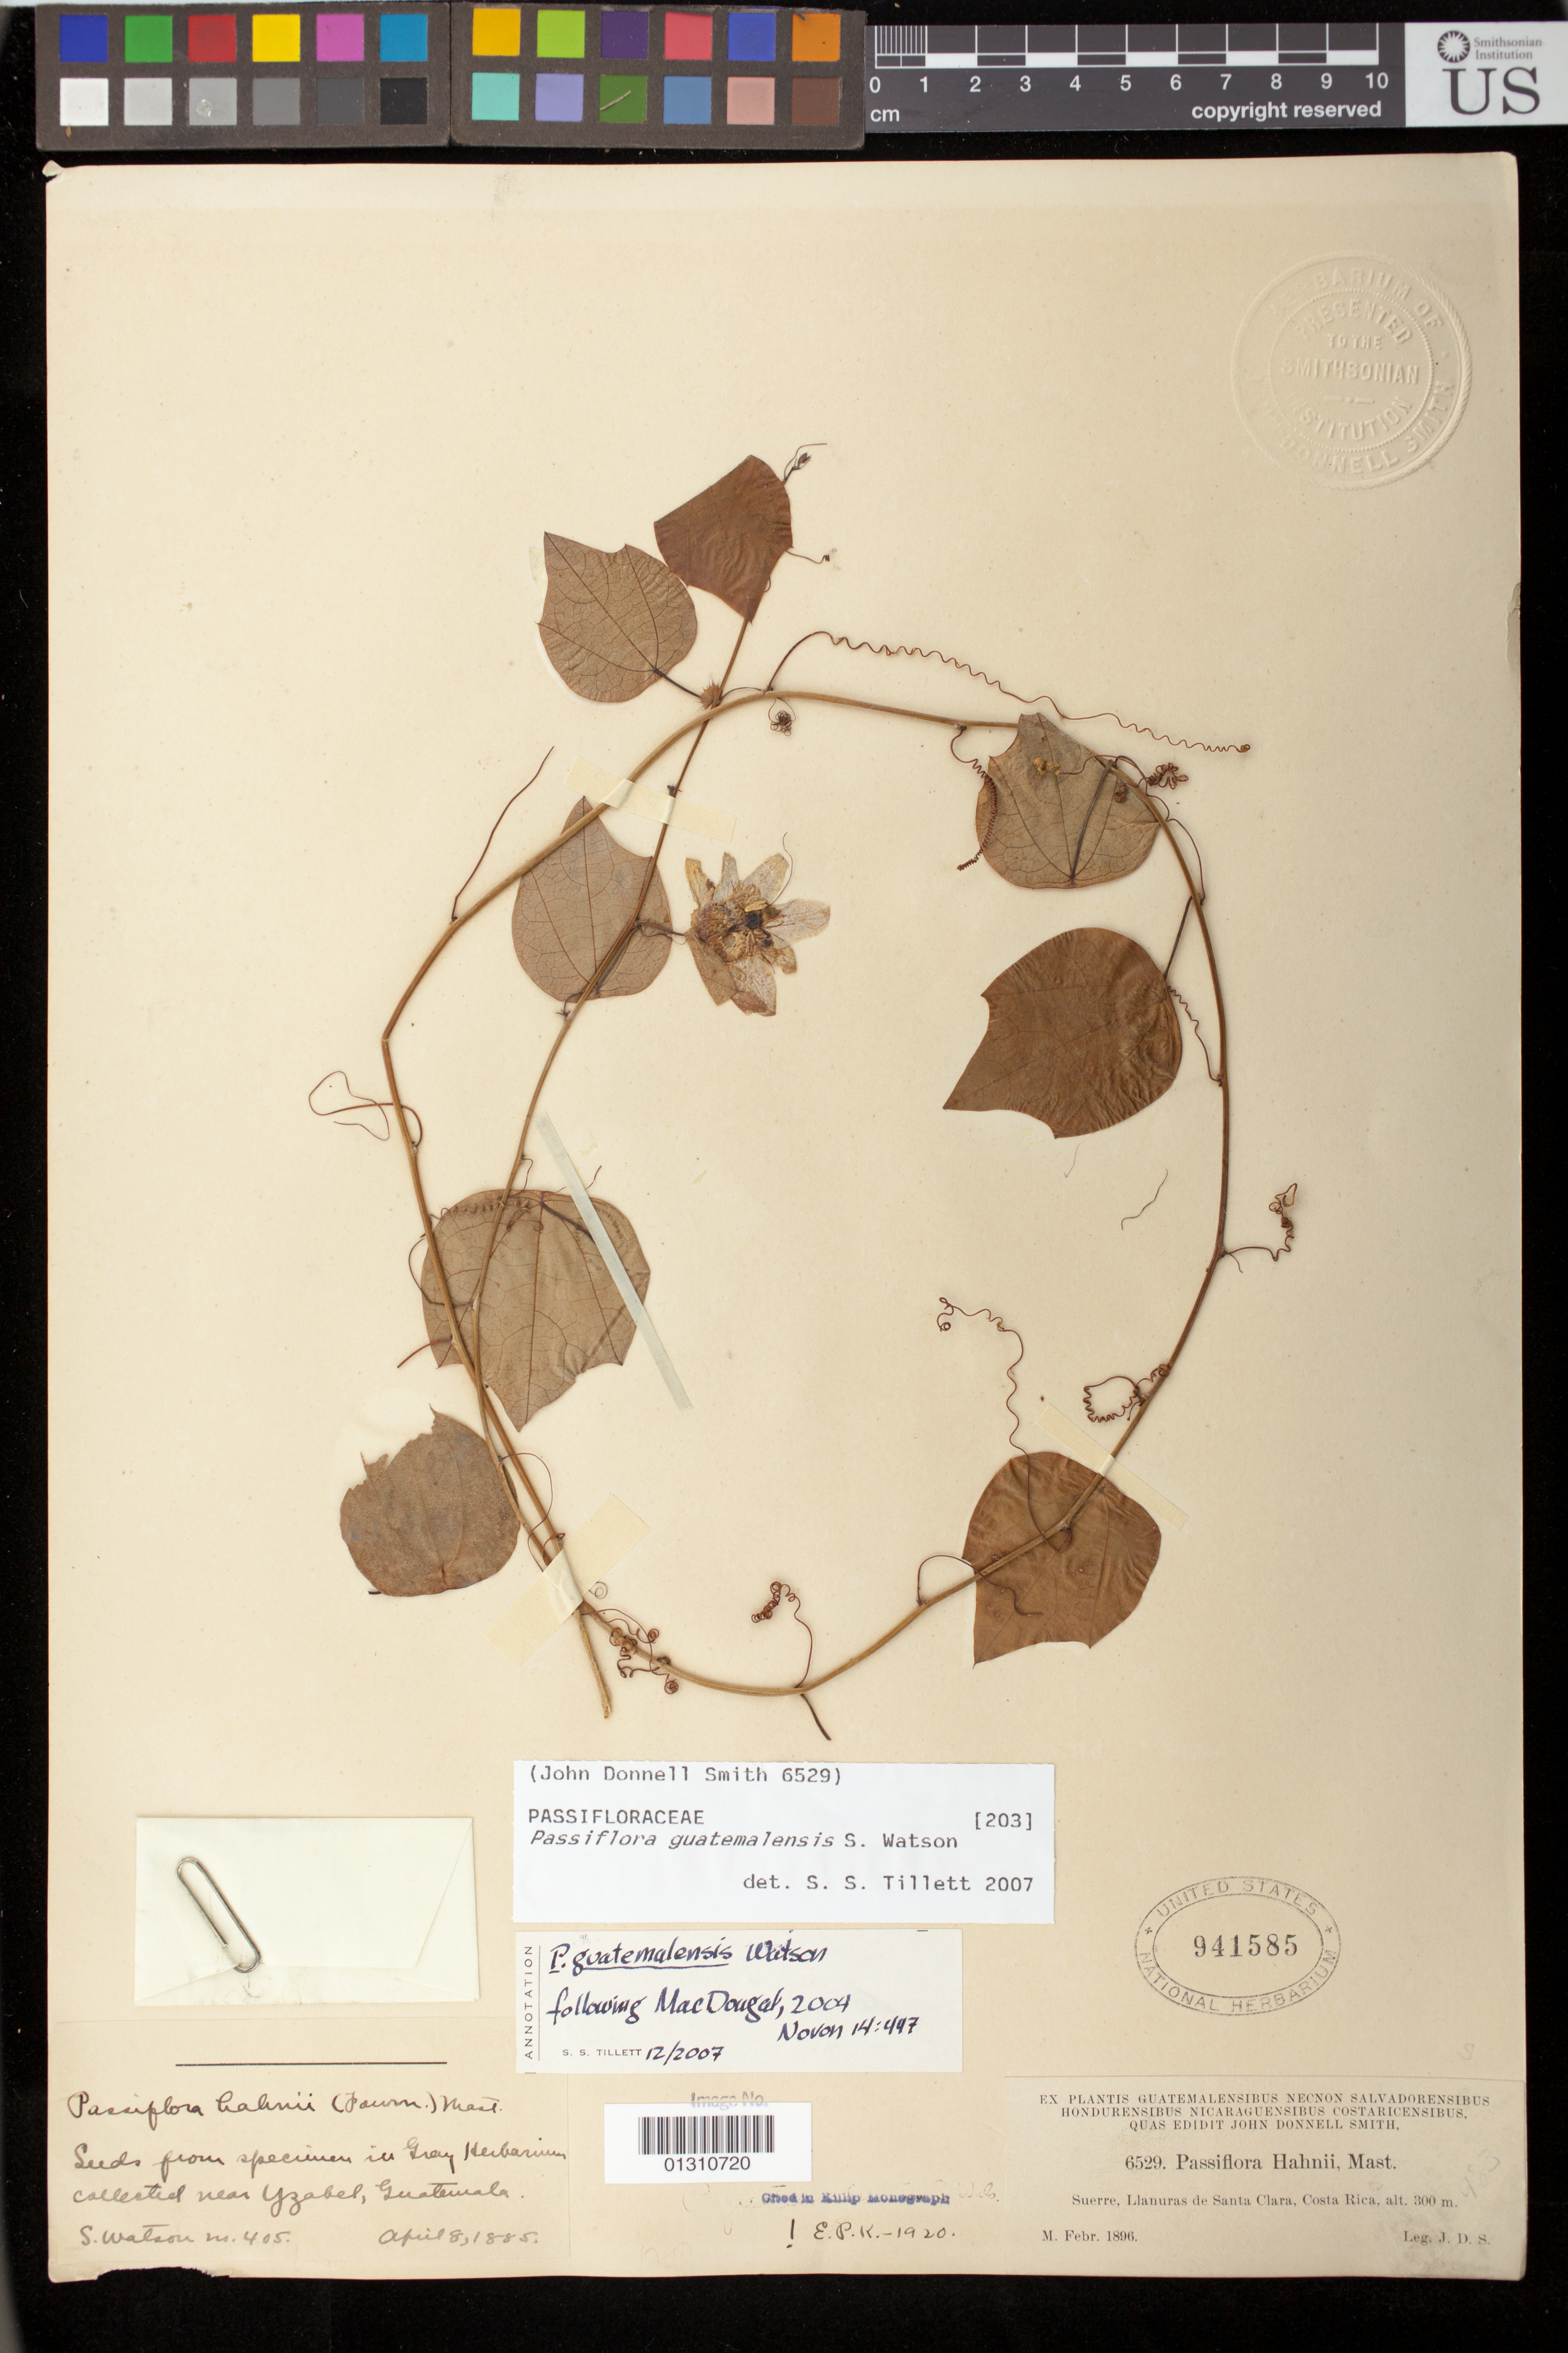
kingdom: Plantae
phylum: Tracheophyta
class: Magnoliopsida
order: Malpighiales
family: Passifloraceae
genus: Passiflora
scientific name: Passiflora guatemalensis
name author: S. Watson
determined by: Tillett, S. S.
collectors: J. Donnell Smith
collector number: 6529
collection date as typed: Feb 1896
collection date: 1896-02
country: Costa Rica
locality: Suerre, Llanuras de Santa Clara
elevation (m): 300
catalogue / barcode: US 941585